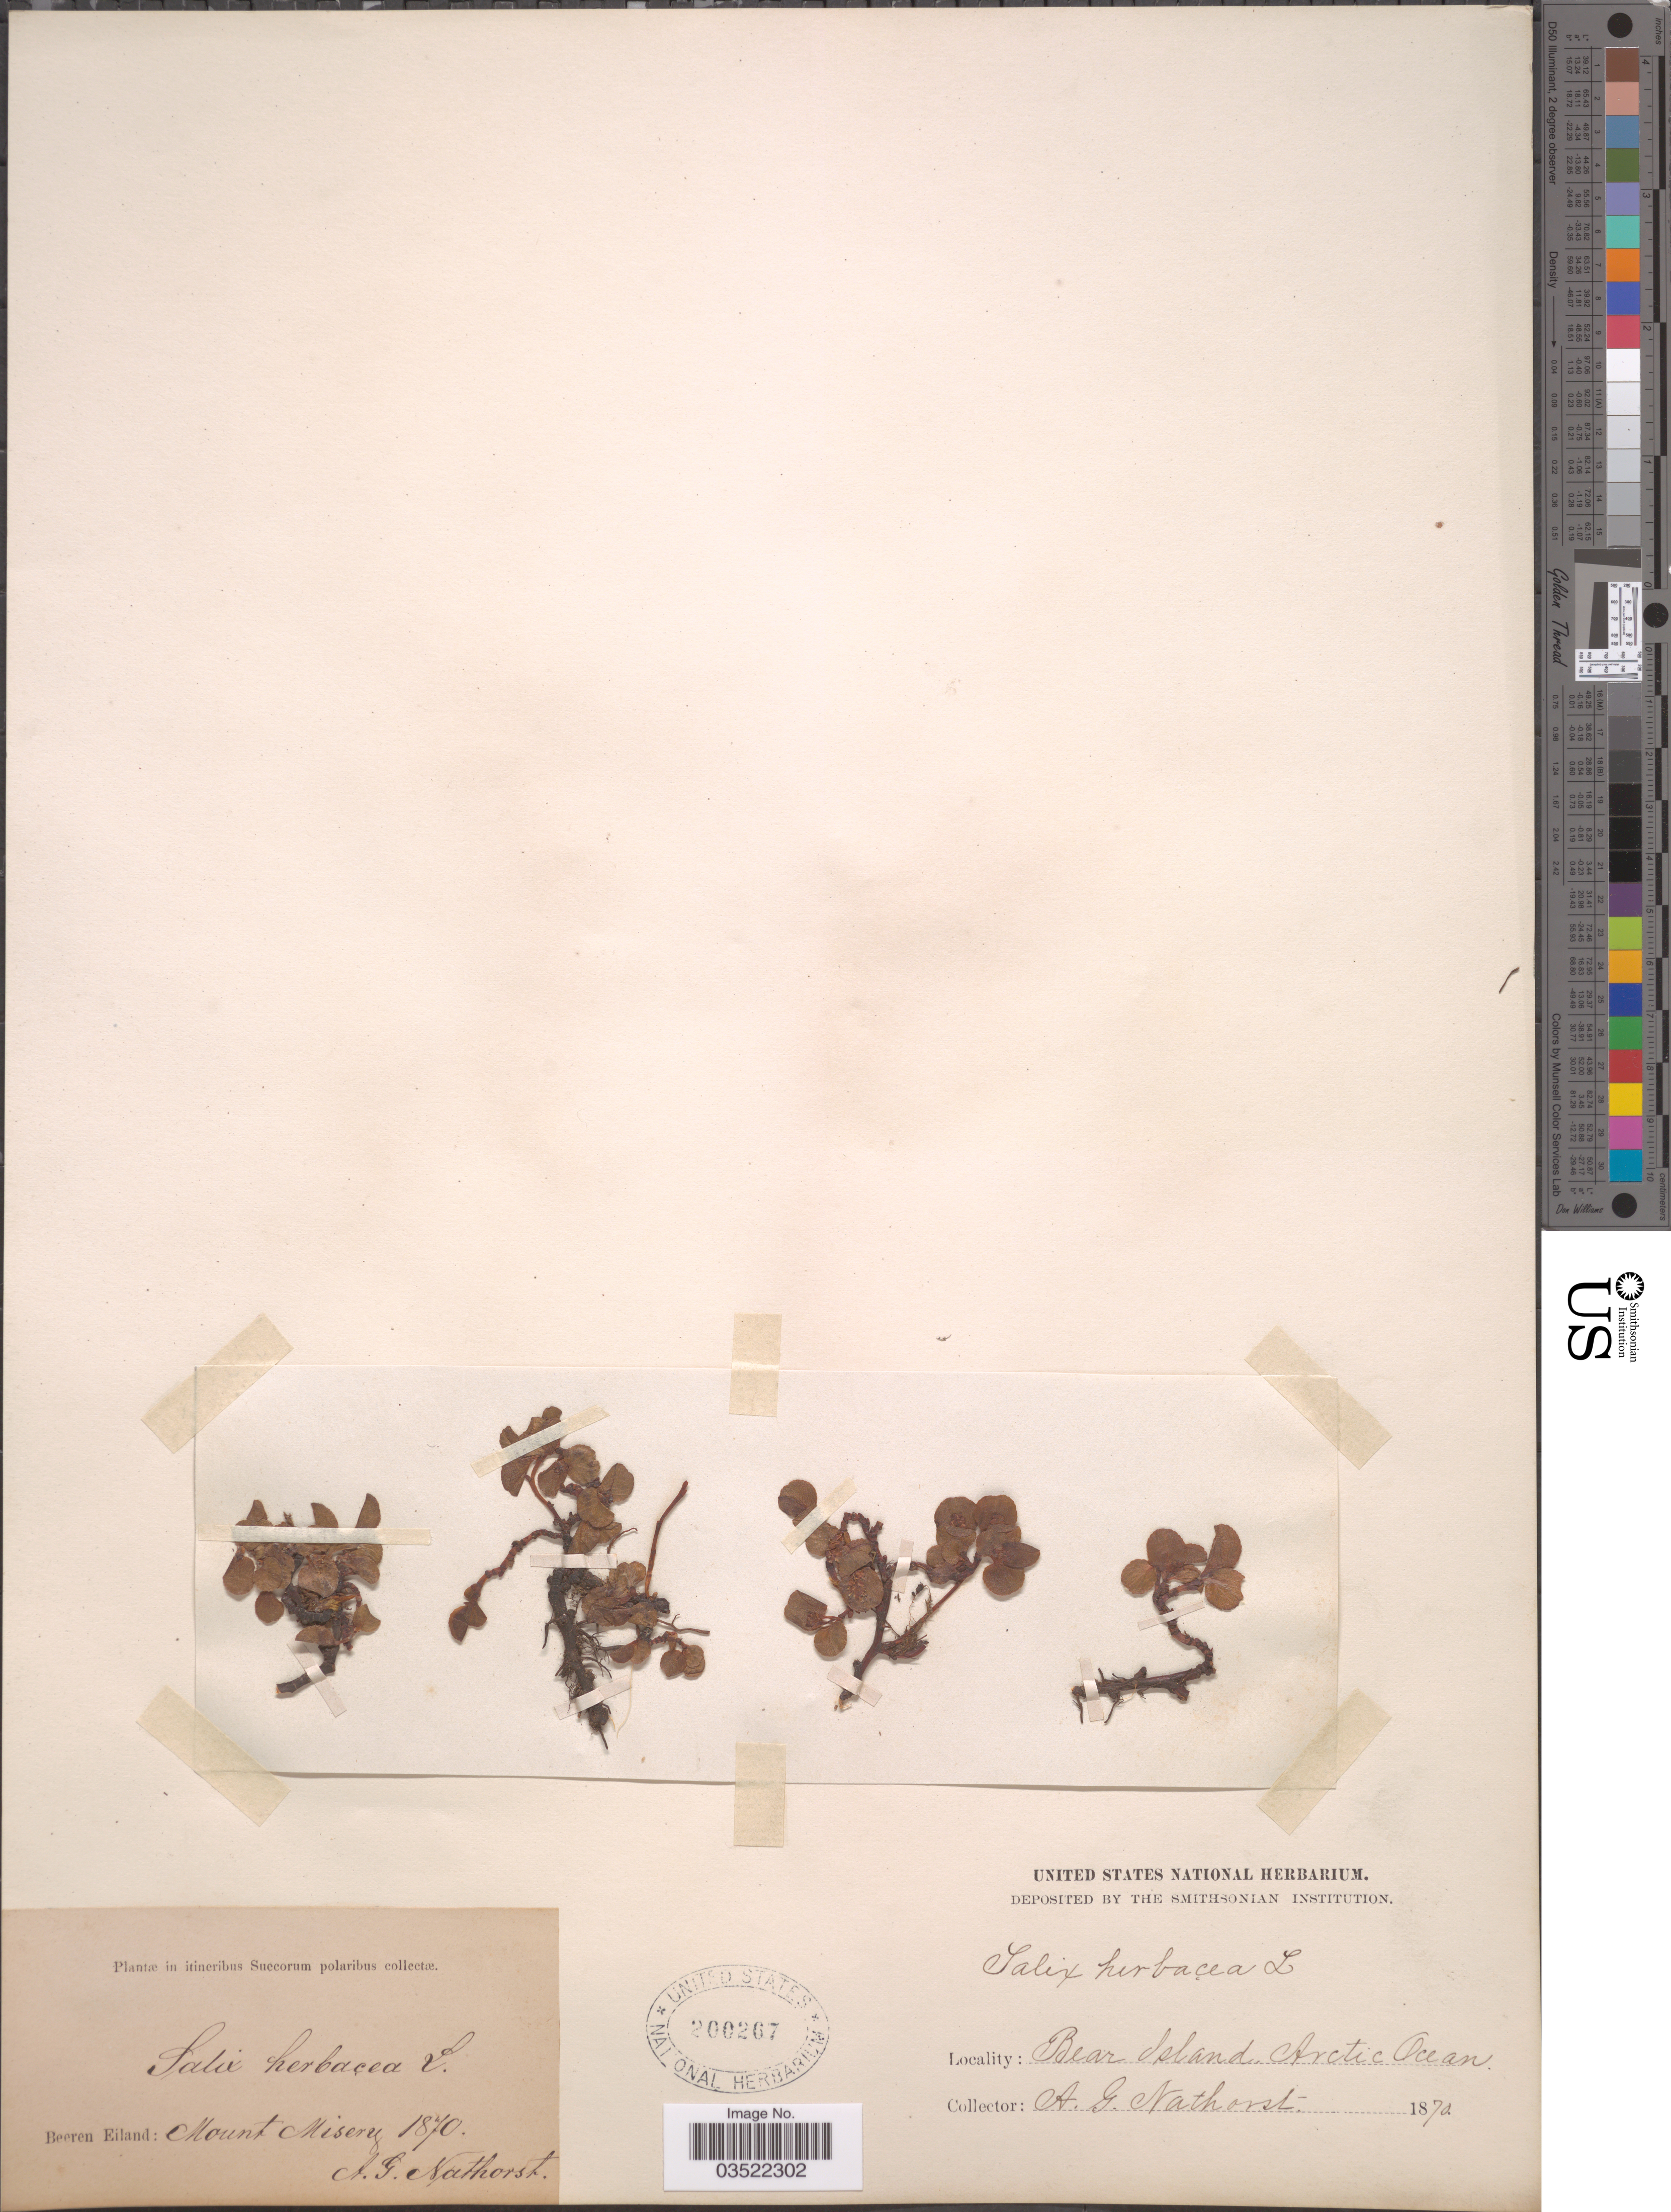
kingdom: Plantae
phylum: Tracheophyta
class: Magnoliopsida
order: Malpighiales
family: Salicaceae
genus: Salix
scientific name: Salix herbacea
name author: L.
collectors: A. Nathorst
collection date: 1870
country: Norway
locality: Itineribus Suecorum polaribus. Beeren Eiland: Mount Misery. Bear Island. Arctic Ocean.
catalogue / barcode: US 200267